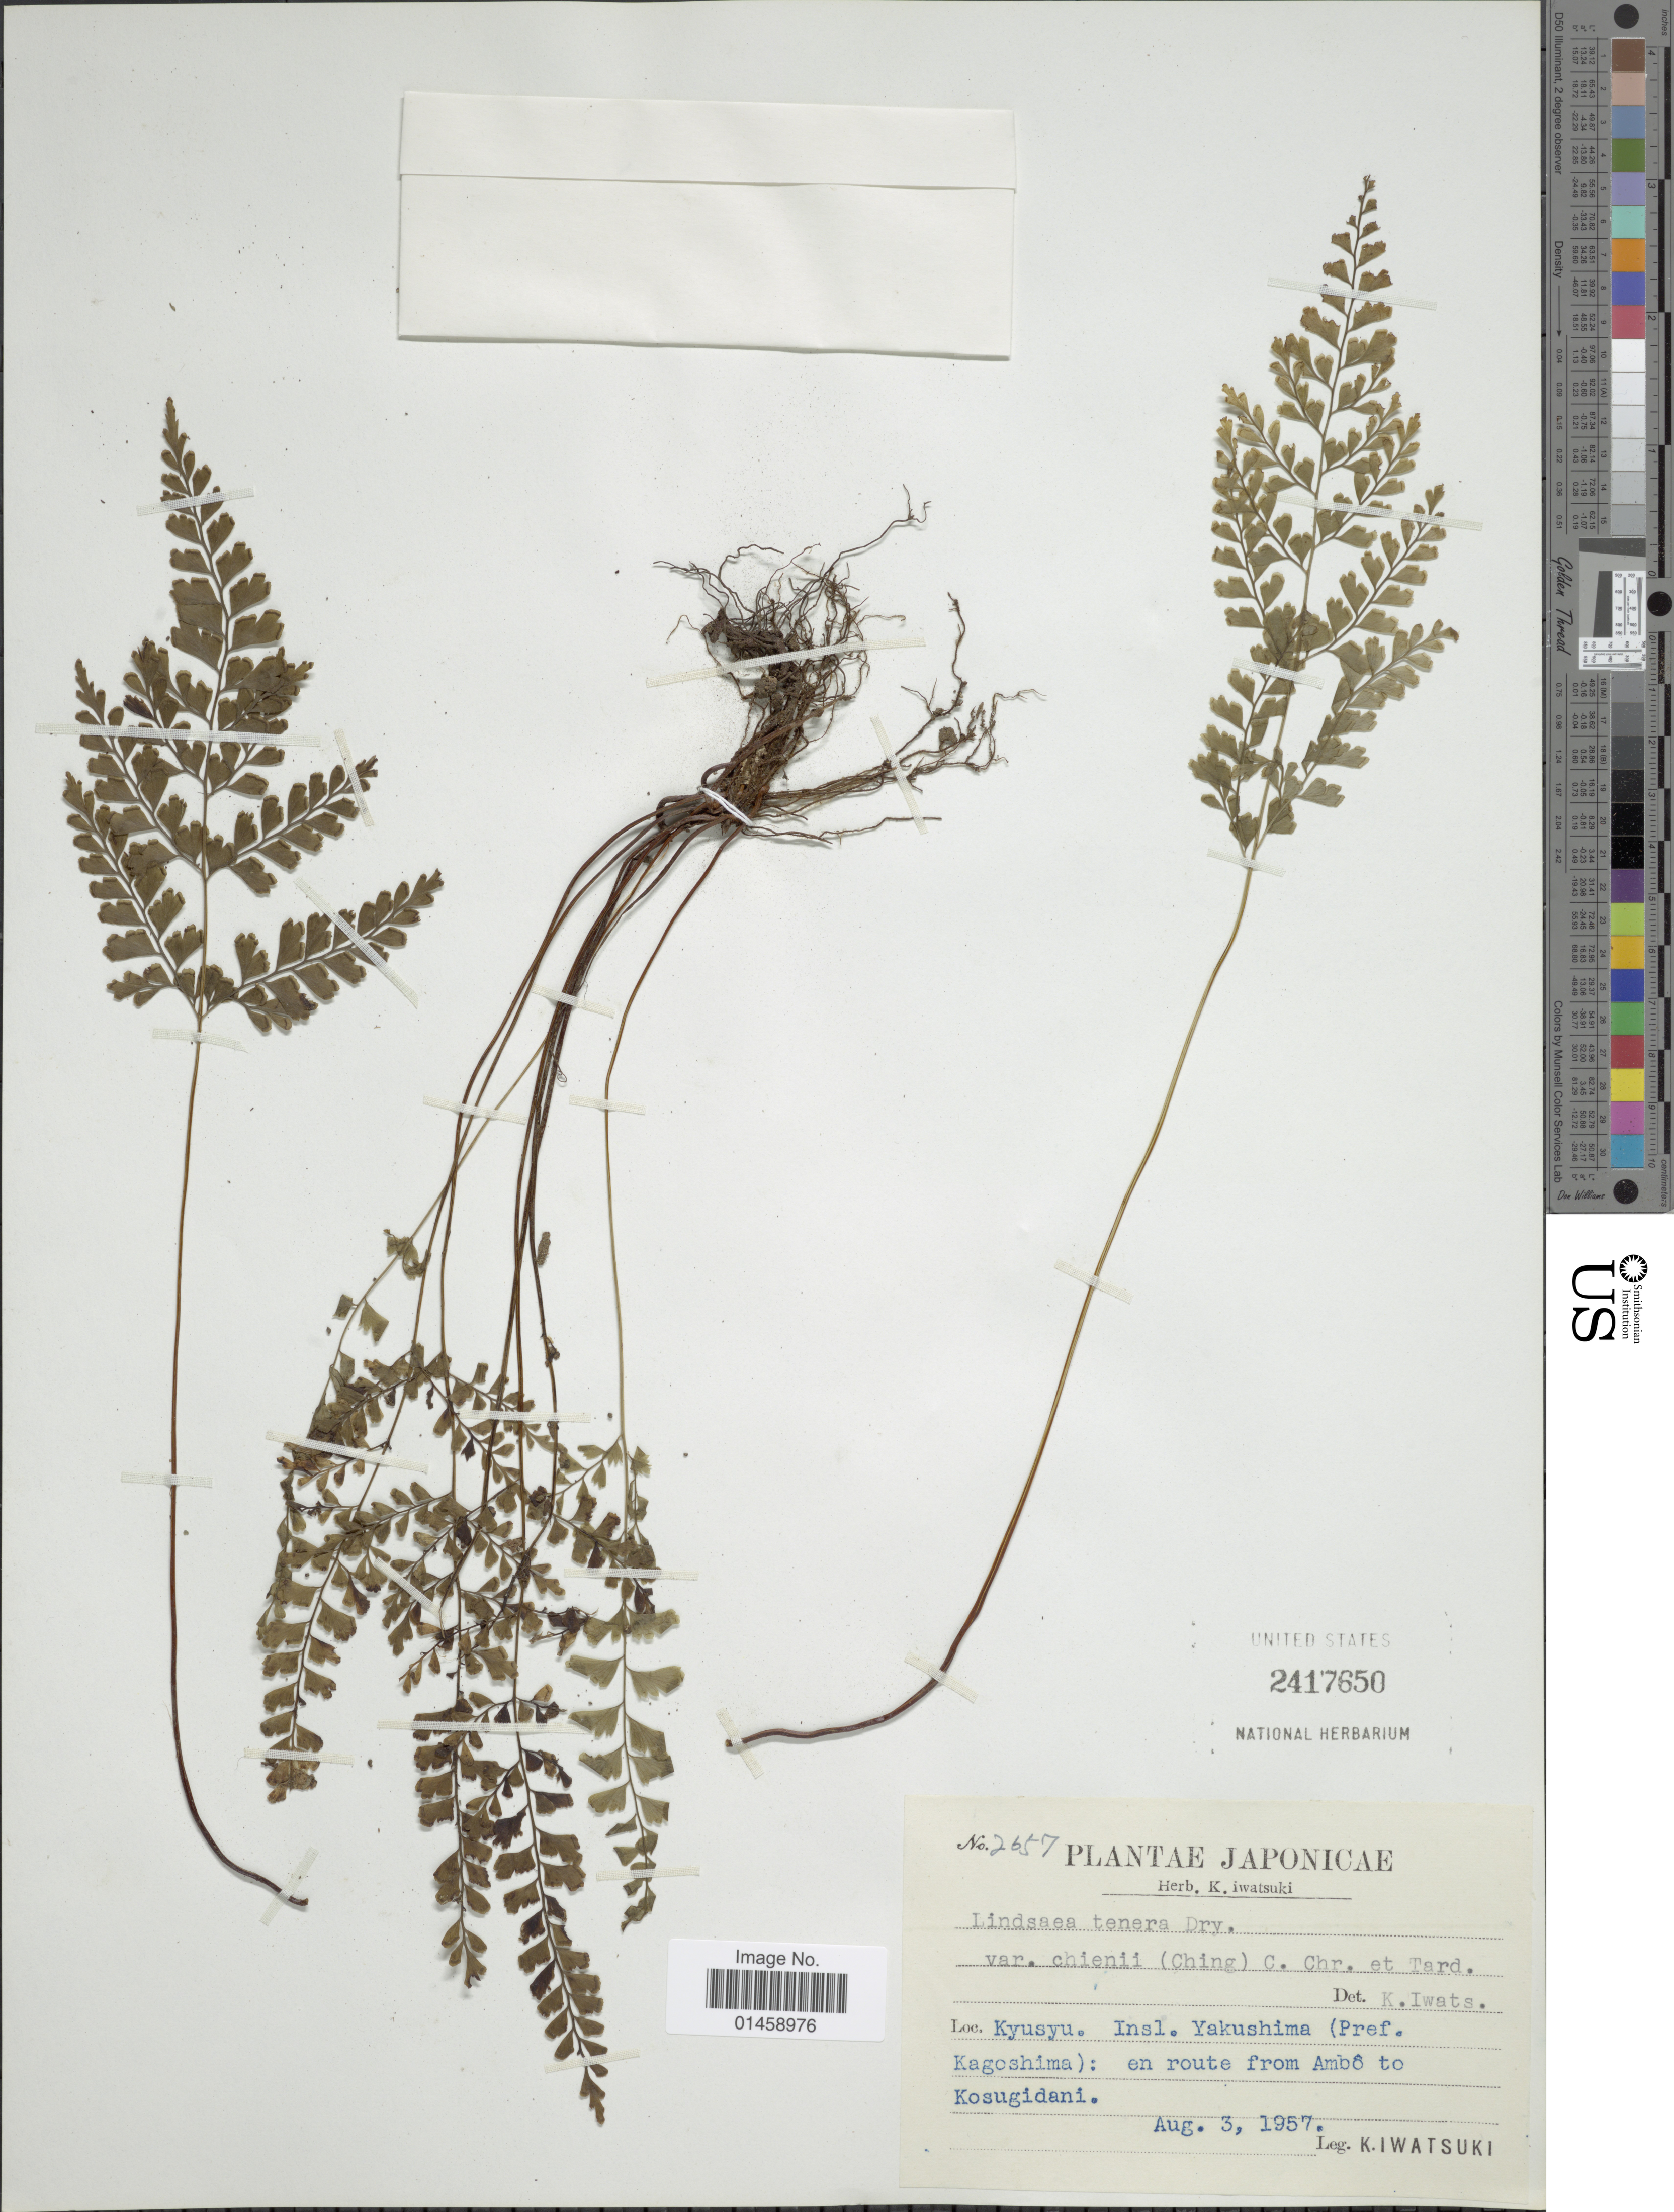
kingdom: Plantae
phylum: Tracheophyta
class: Polypodiopsida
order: Polypodiales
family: Lindsaeaceae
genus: Lindsaea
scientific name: Lindsaea chienii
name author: Ching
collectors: K. Iwatsuki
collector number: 2657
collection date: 1957-08-03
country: Japan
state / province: Kagosima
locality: Kyusyu. Isl. Yakunshima (Pref. Kagoshima) : en route from Ambo to Kosugidani.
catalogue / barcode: US 2417650